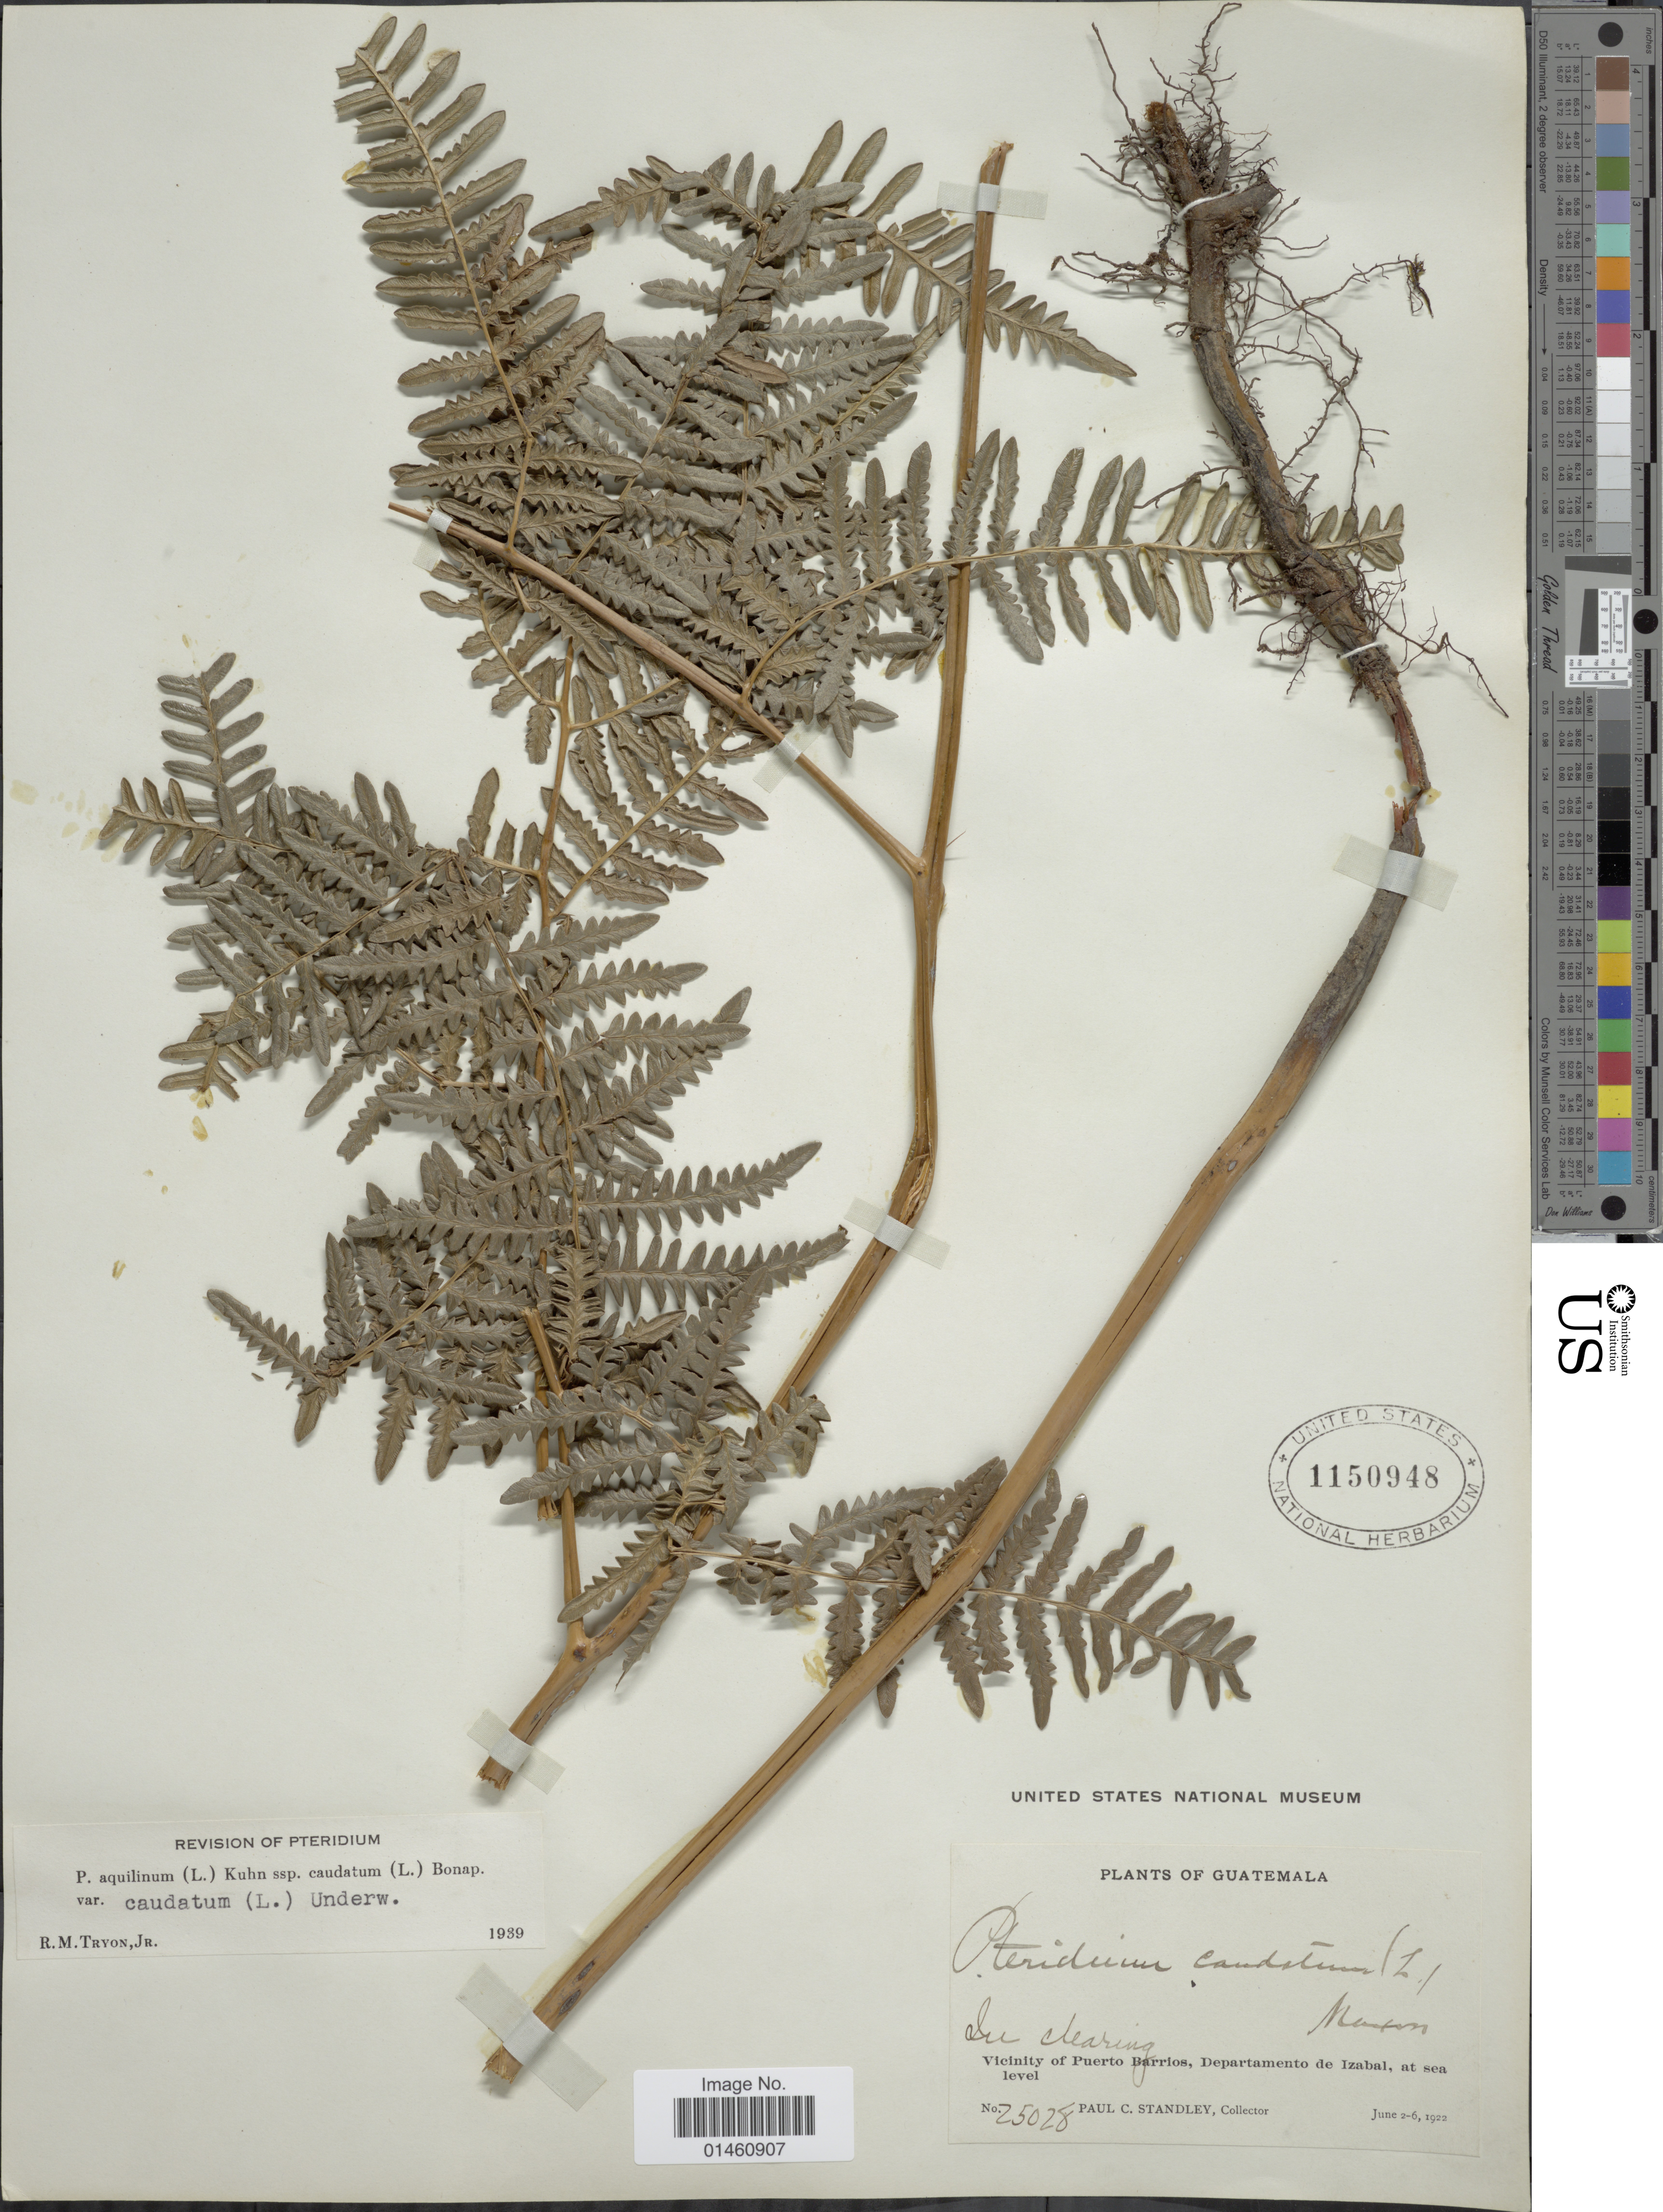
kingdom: Plantae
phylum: Tracheophyta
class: Polypodiopsida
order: Polypodiales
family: Dennstaedtiaceae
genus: Pteridium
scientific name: Pteridium caudatum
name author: (L.) Maxon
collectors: P. C. Standley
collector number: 25028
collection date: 1922-06-02/1922-06-06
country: Guatemala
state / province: Izabal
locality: Vicinity of Puerto Barrios.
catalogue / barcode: US 1150948